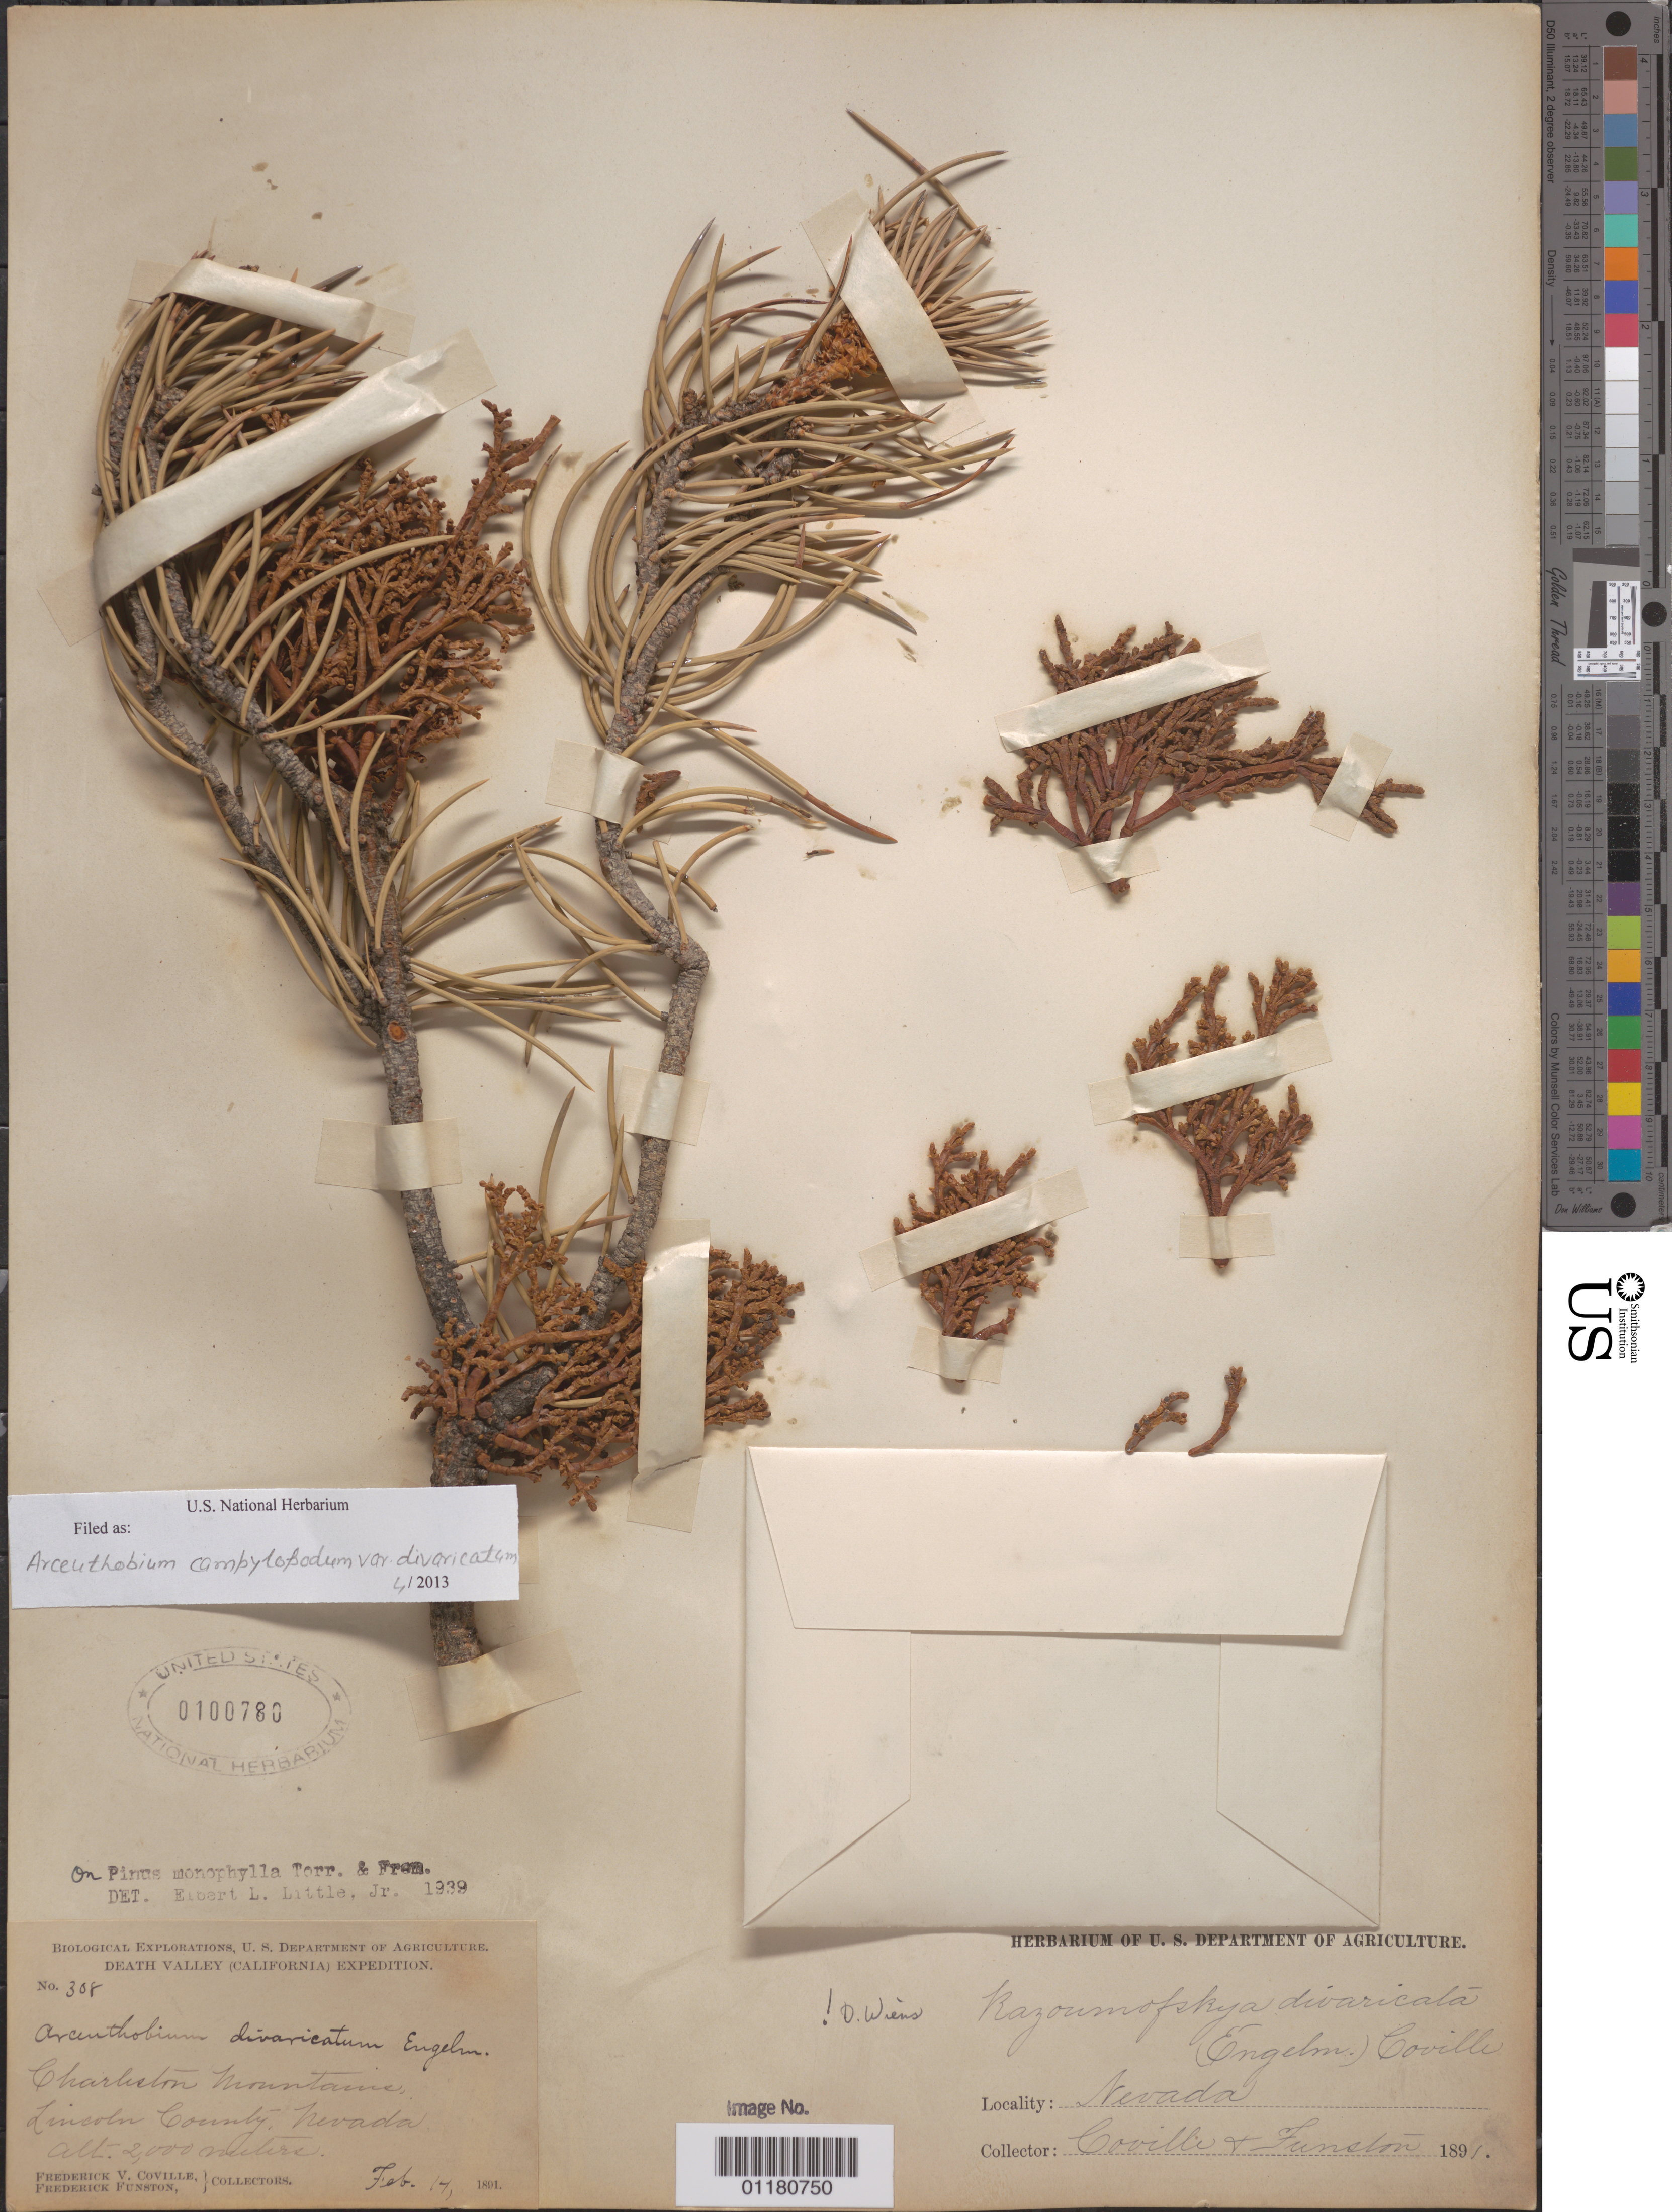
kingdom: Plantae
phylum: Tracheophyta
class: Magnoliopsida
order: Santalales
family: Viscaceae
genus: Arceuthobium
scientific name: Arceuthobium campylopodum var. divaricatum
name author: (Engelm.) Jeps.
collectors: F. V. Coville & F. Funston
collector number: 308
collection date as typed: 14 Feb 1891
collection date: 1891-02-14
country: United States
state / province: Nevada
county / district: Lincoln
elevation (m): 1585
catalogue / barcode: US 100780